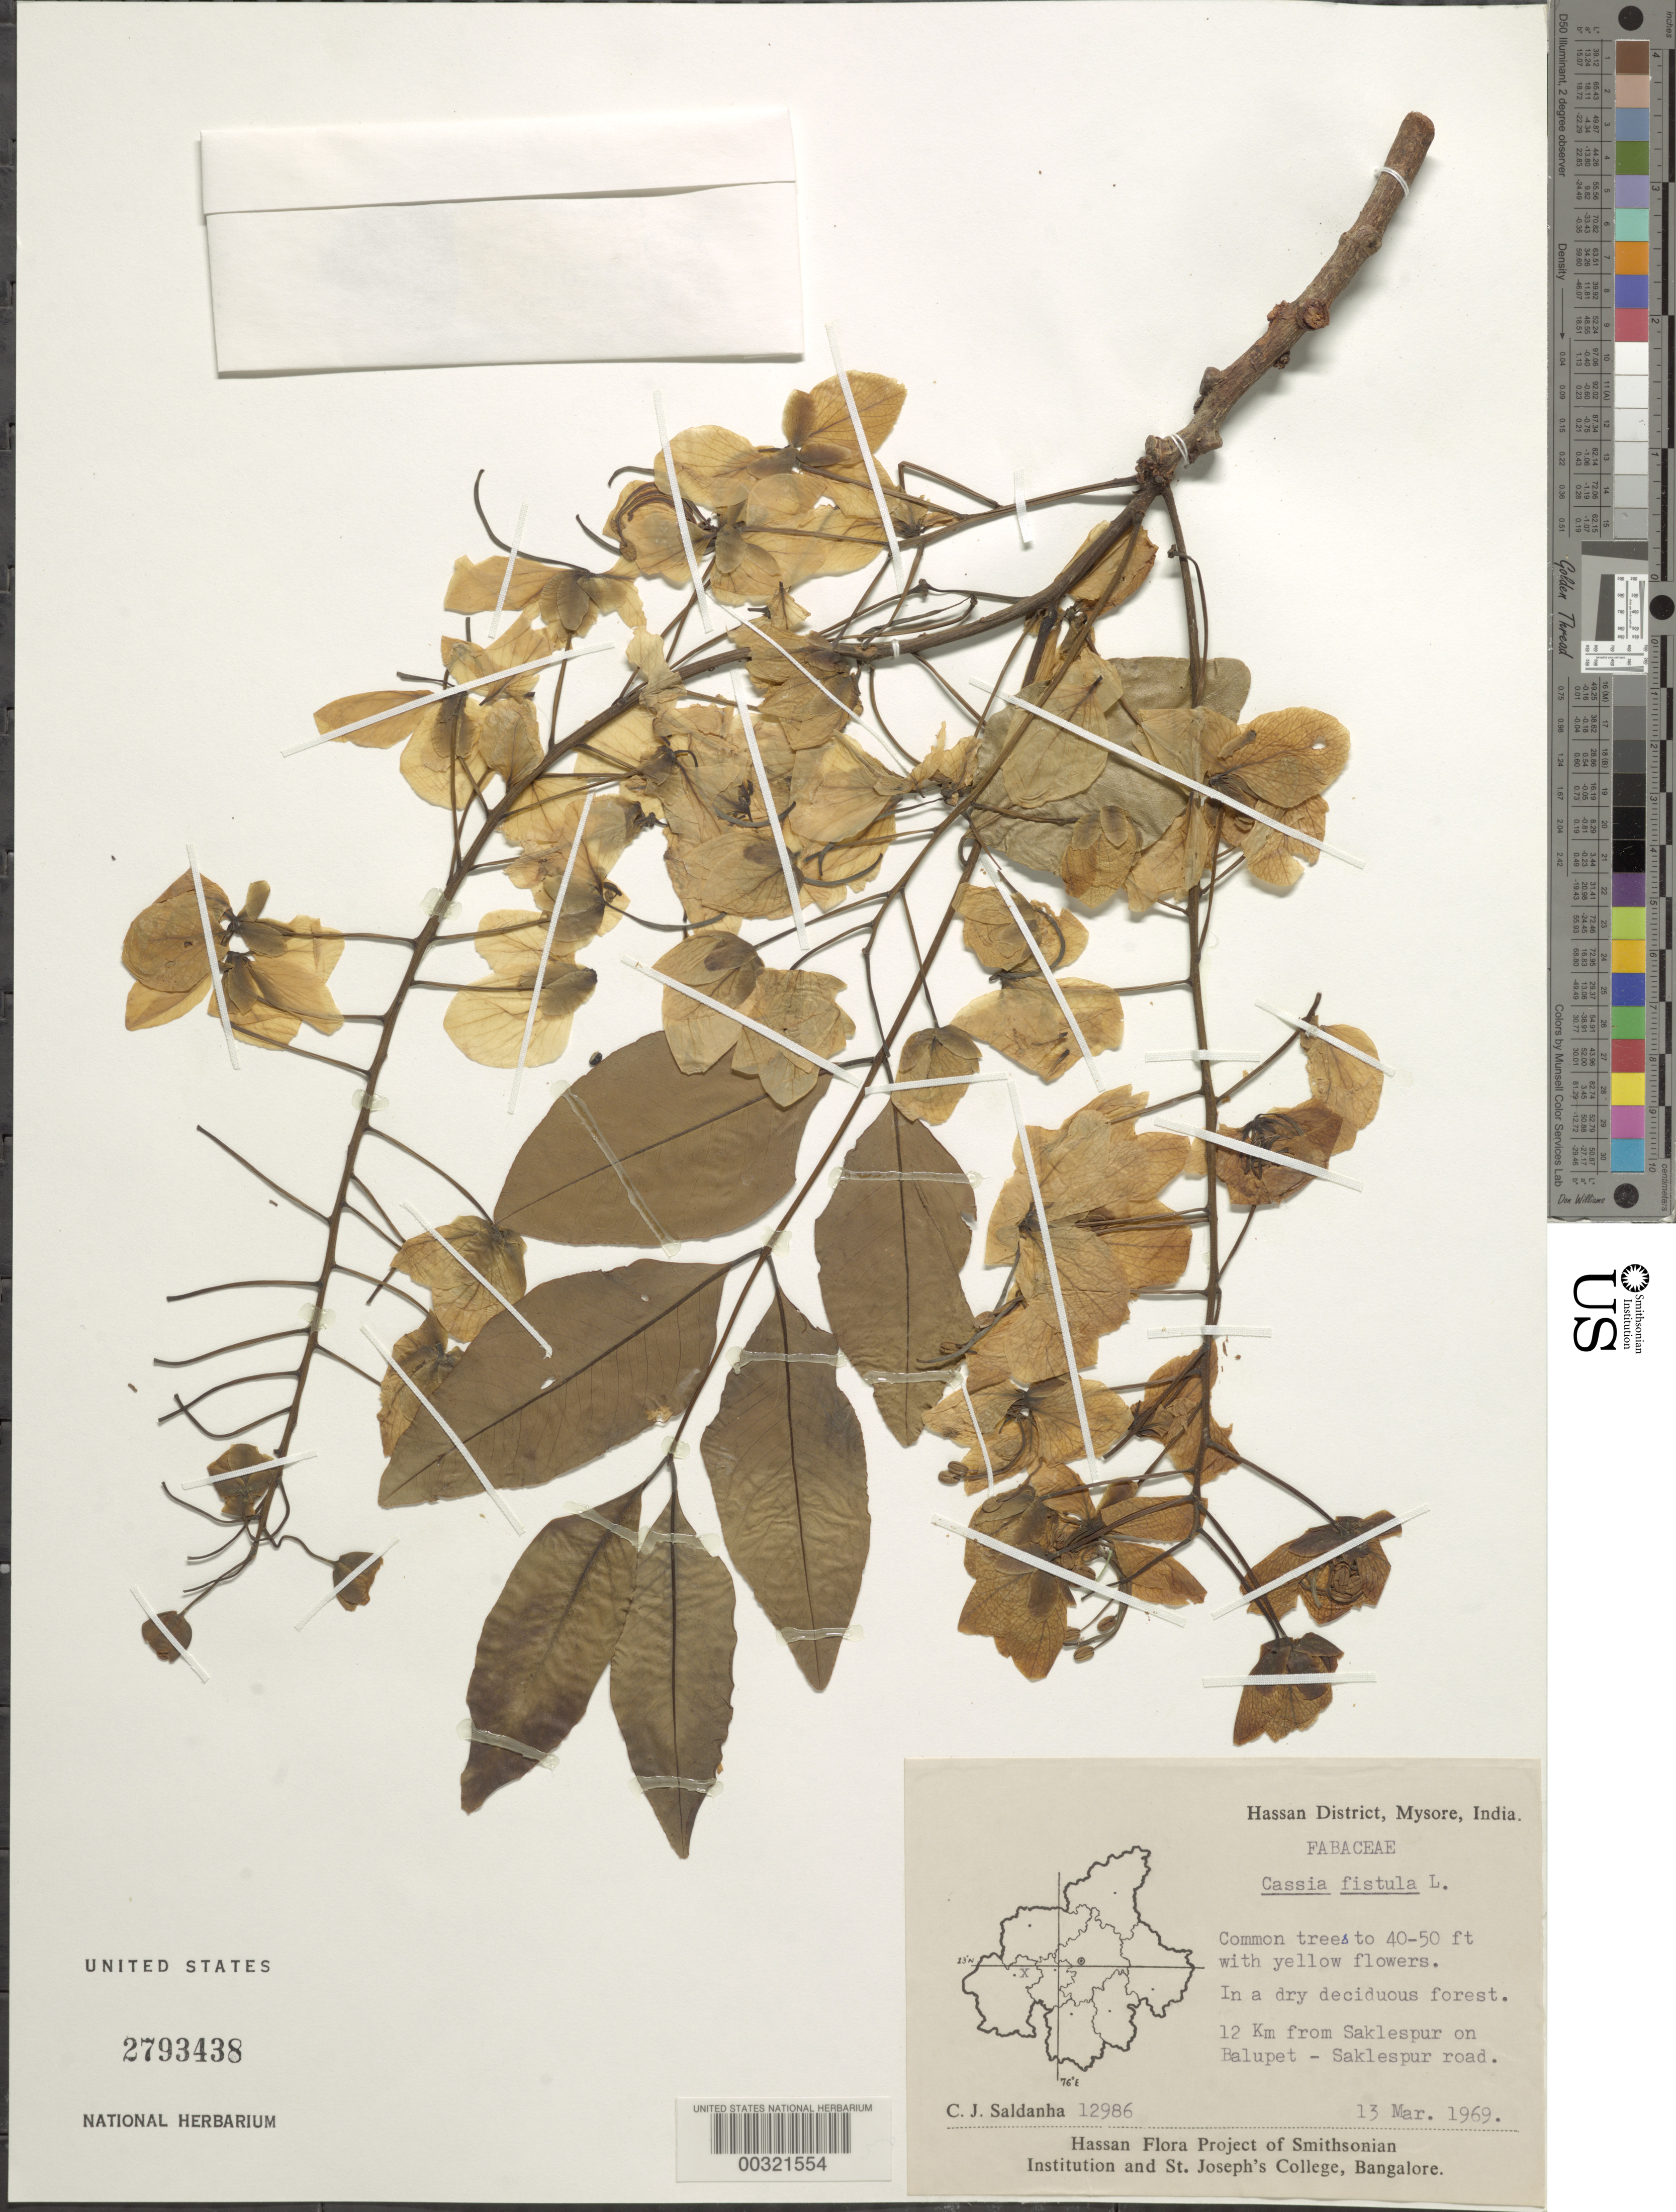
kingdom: Plantae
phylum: Tracheophyta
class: Magnoliopsida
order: Fabales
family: Fabaceae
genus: Cassia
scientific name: Cassia fistula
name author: L.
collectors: C. J. Saldanha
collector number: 12986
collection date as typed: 13 Mar 1969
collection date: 1969-03-13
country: India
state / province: Karnataka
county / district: Hassan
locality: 12 km from saklespur on balupet-saklespur road, mysore state [mysore state = karnataka.]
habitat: Dry deciduous forest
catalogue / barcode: US 2793438